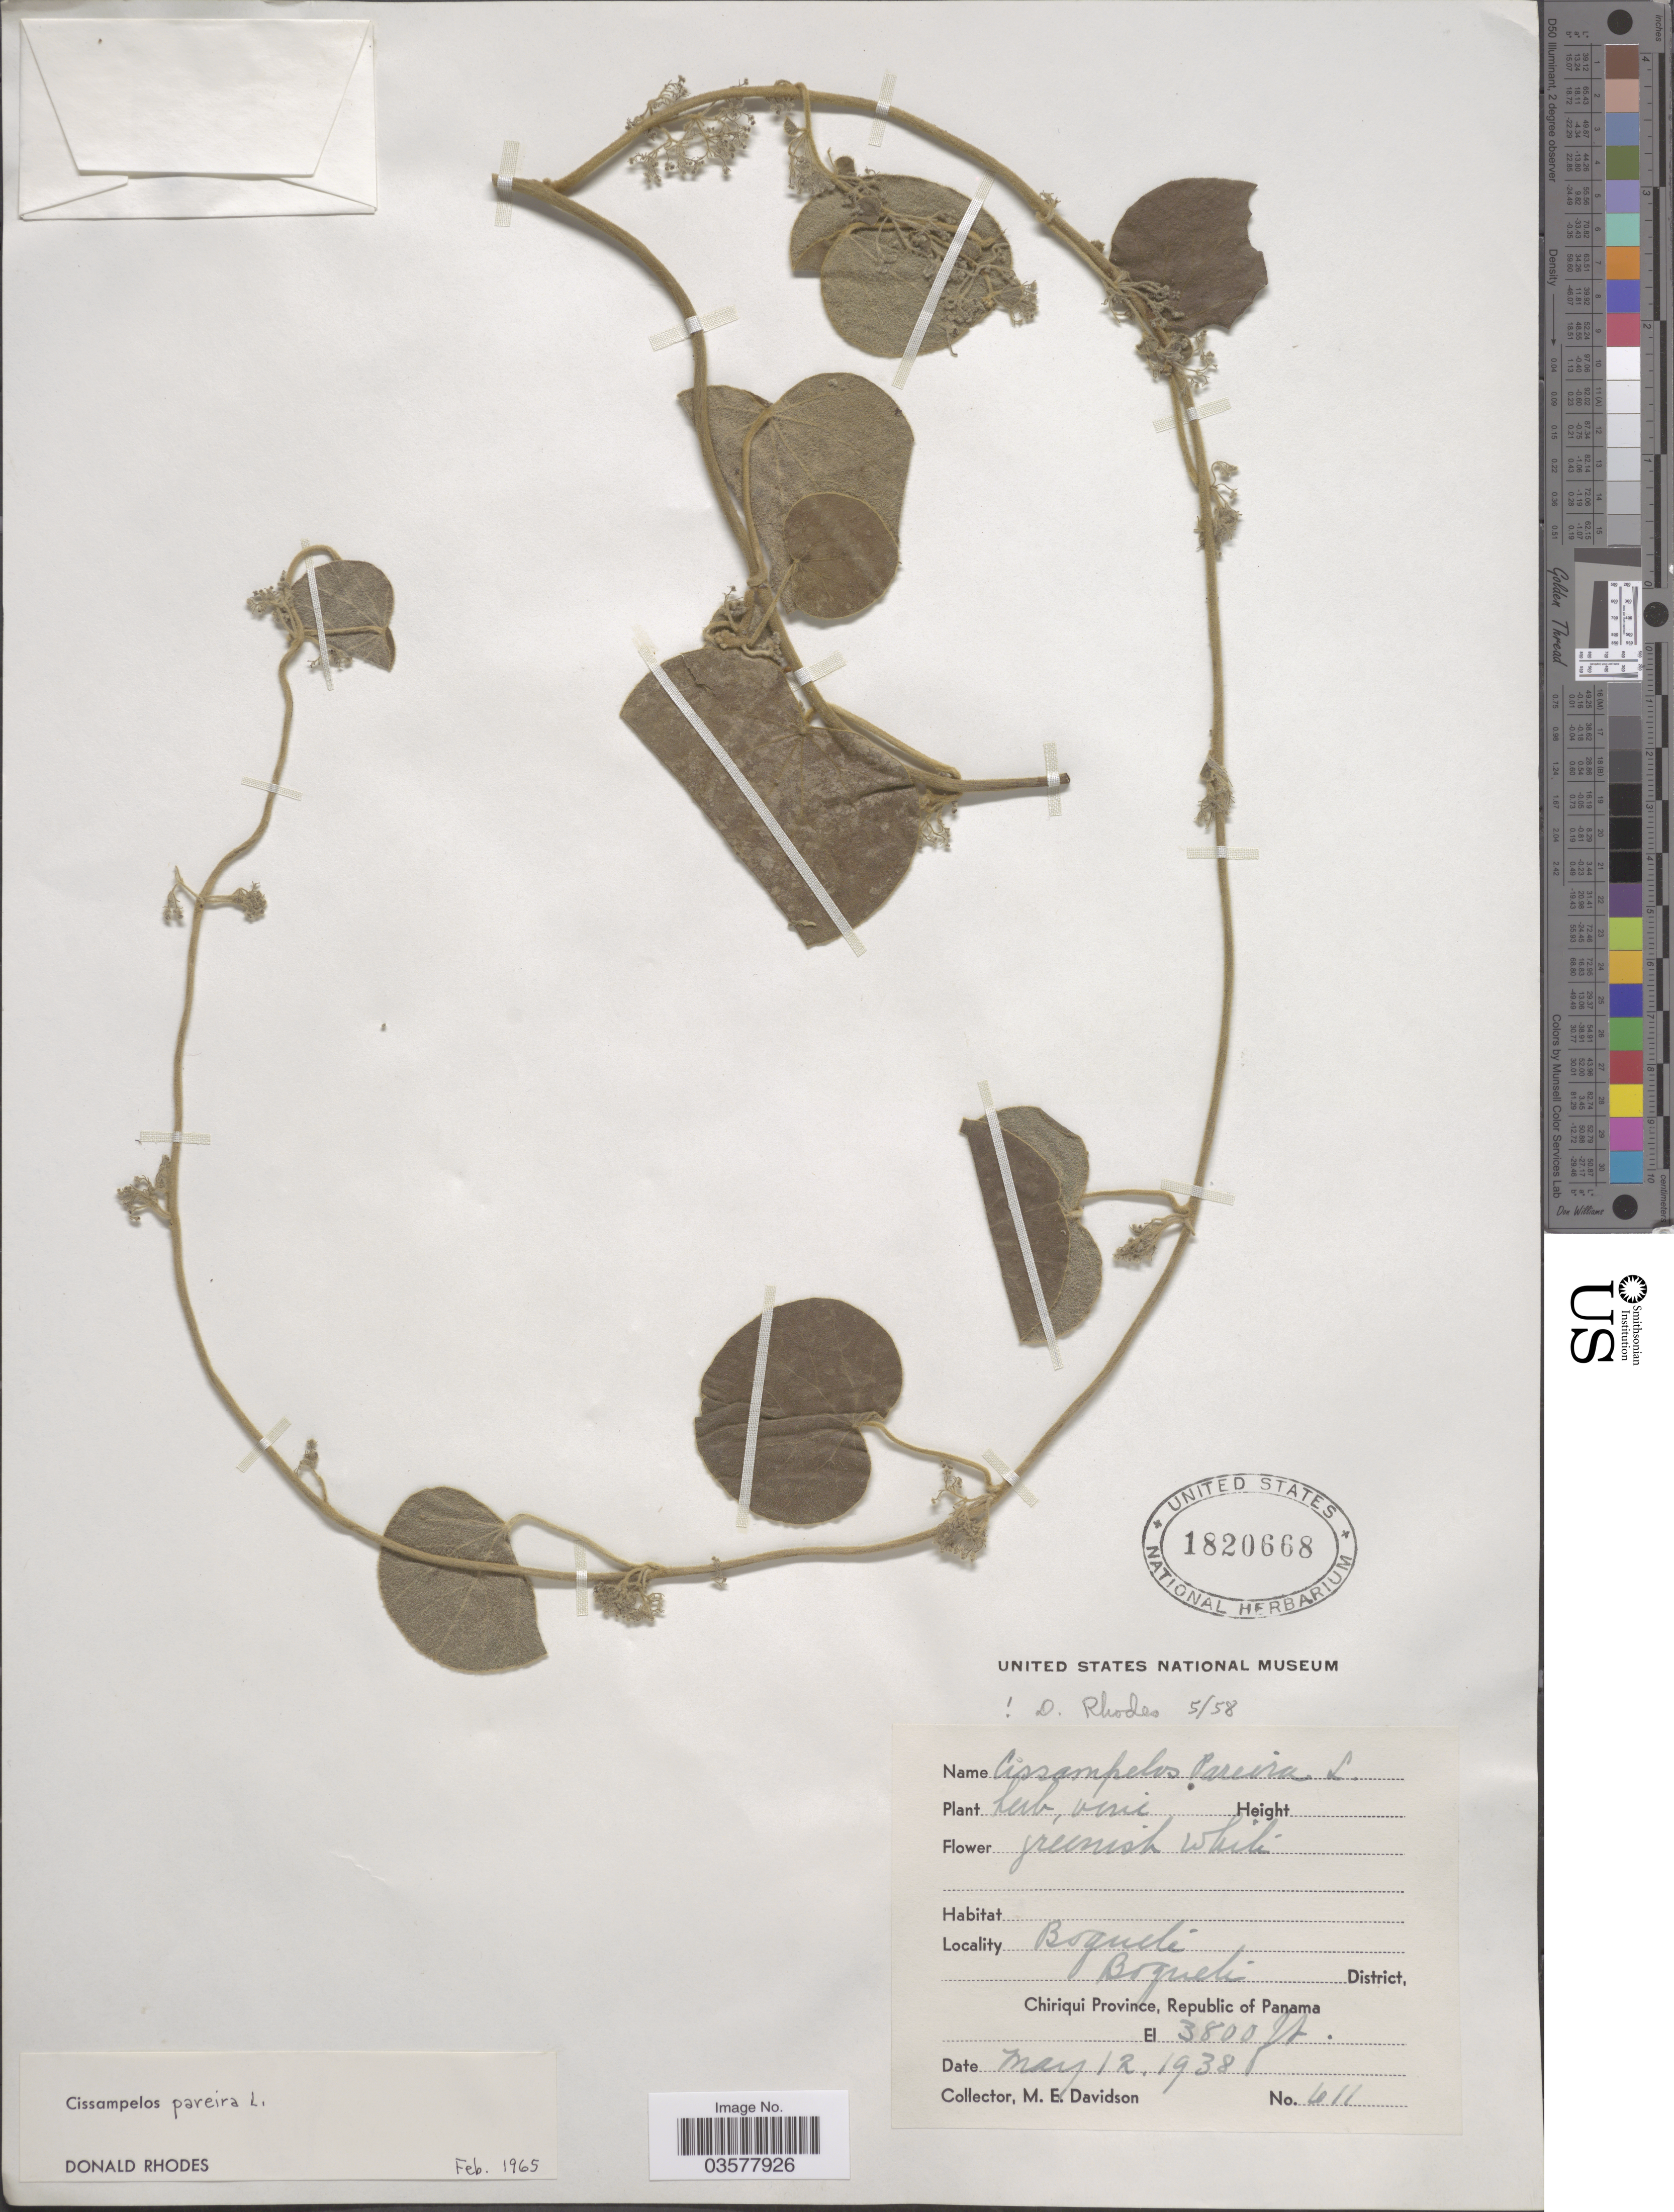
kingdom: Plantae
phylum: Tracheophyta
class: Magnoliopsida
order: Ranunculales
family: Menispermaceae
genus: Cissampelos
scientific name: Cissampelos pareira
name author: L.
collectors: M. E. Davidson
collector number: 611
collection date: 1938-05-12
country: Panama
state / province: Chiriqui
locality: Bogueli. Bogueli District, Republic of Panama.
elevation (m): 1158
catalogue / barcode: US 1820668